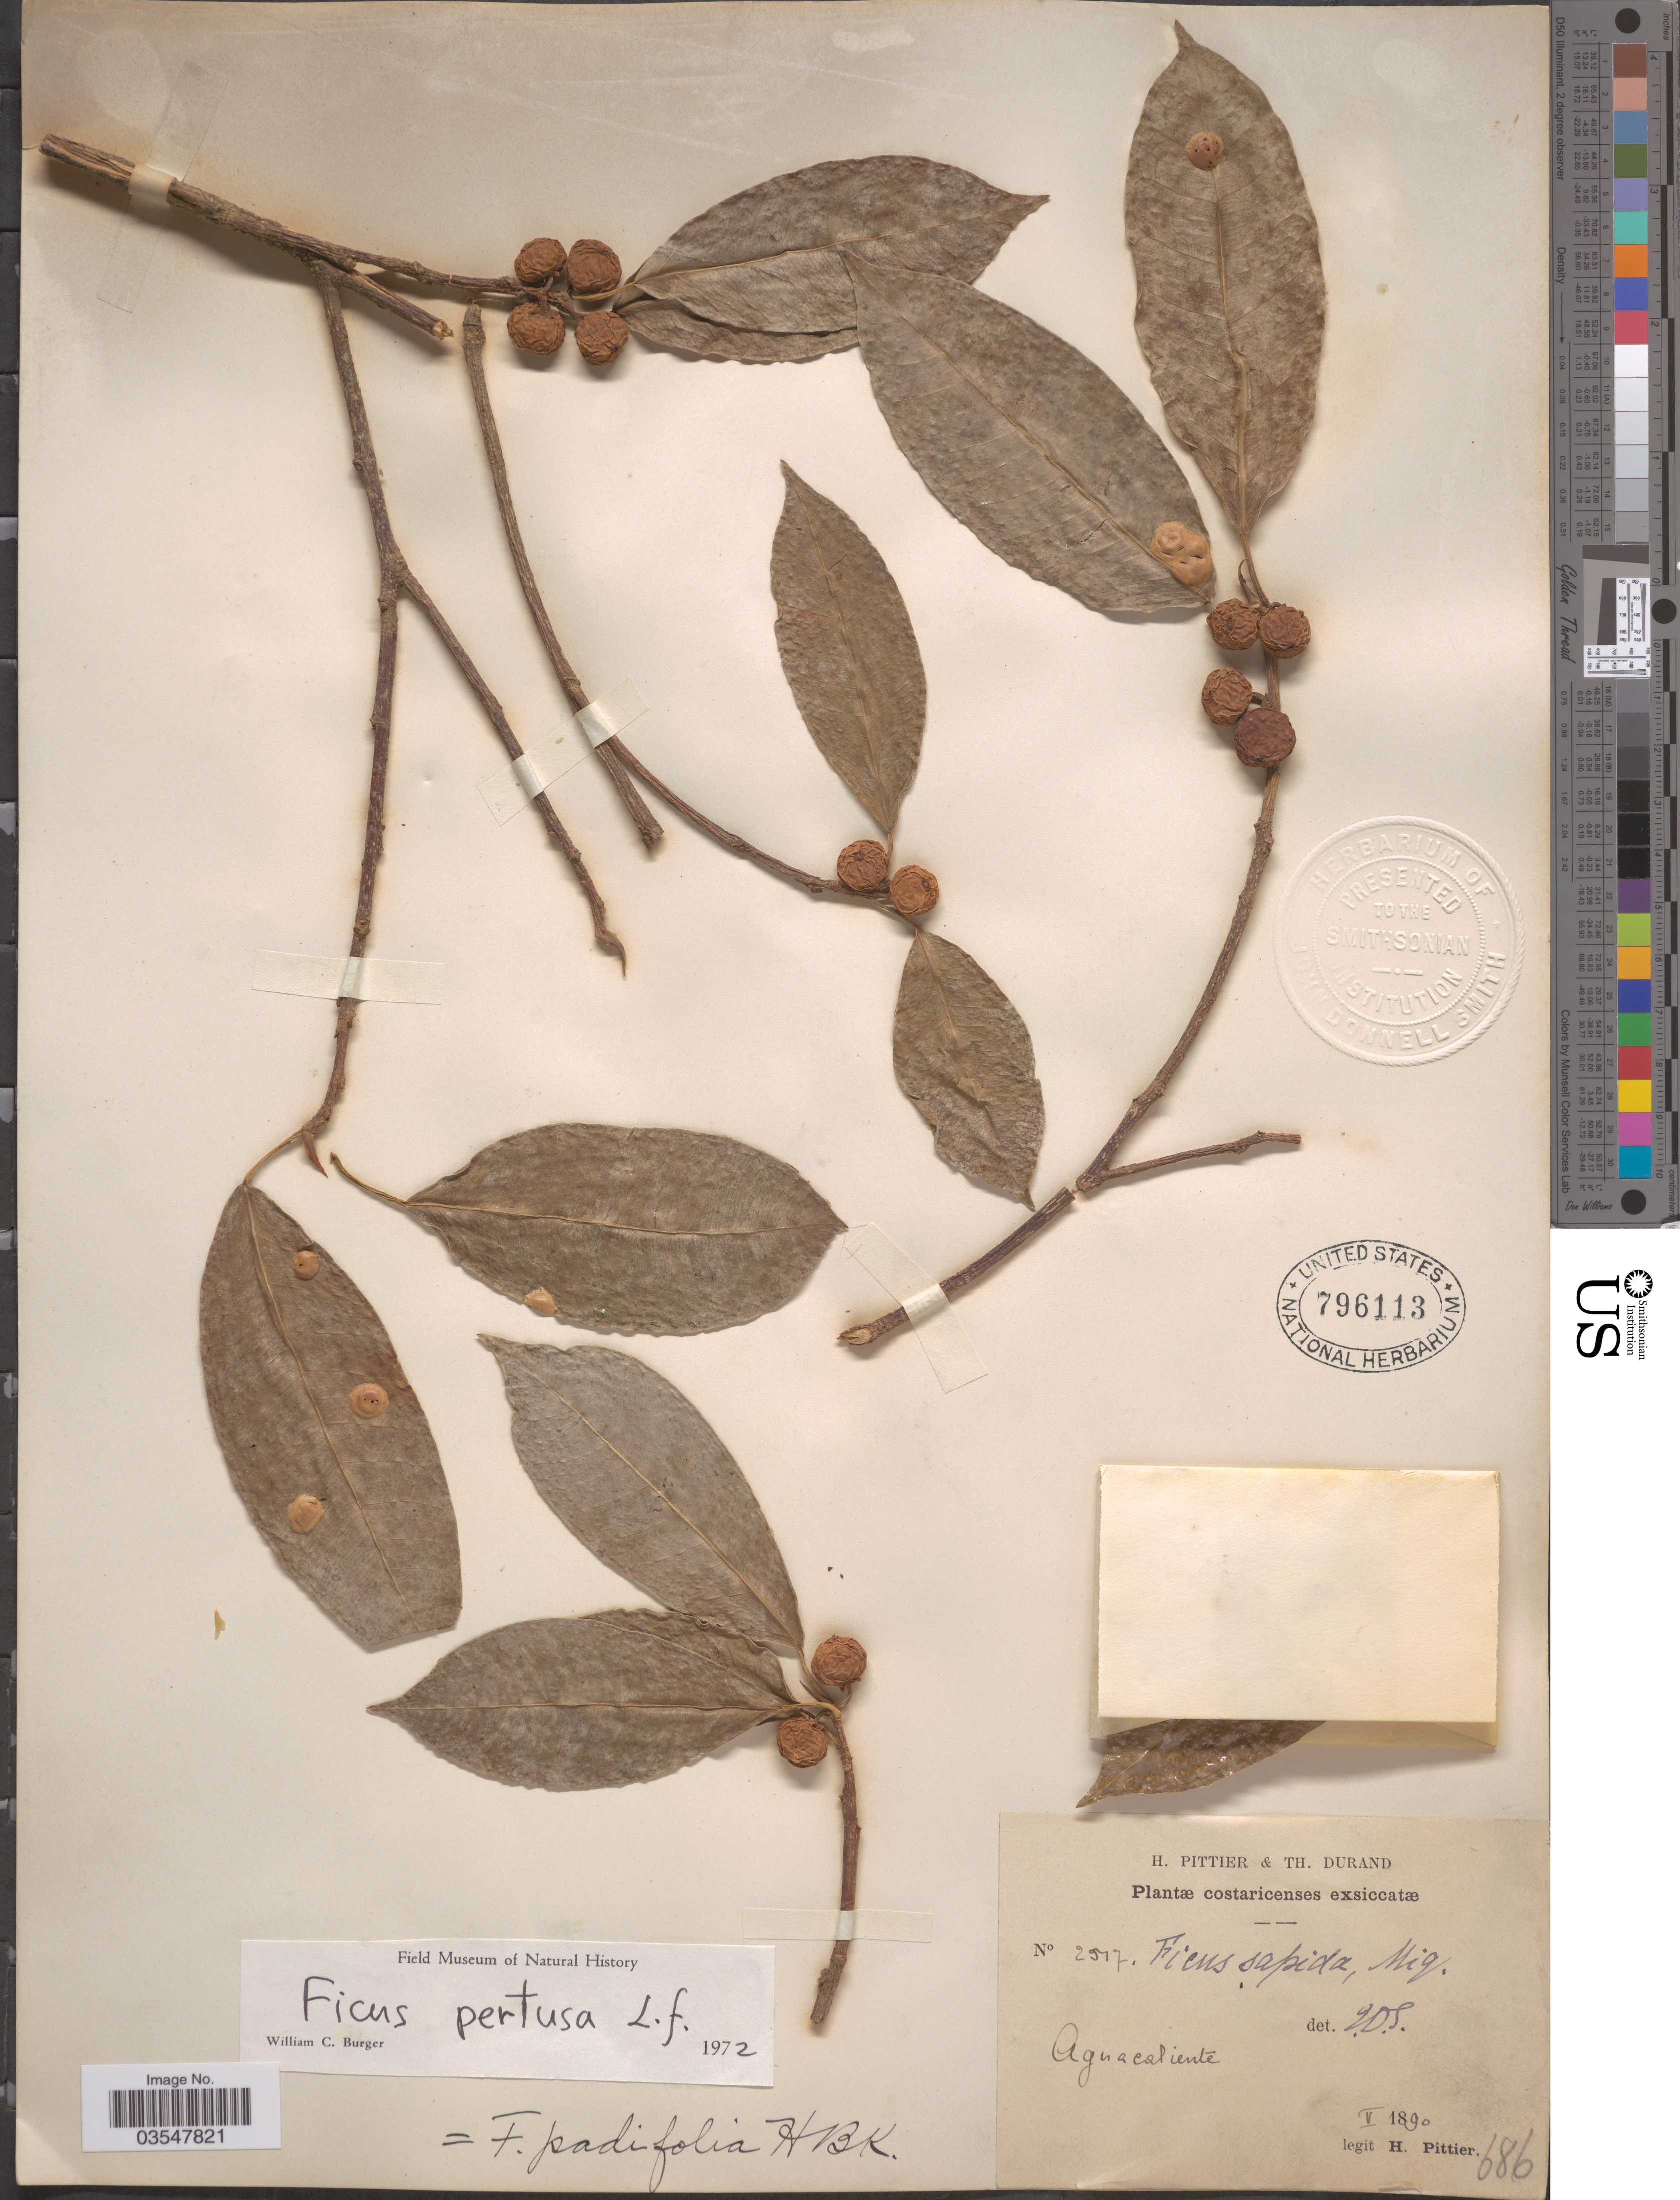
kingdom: Plantae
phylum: Tracheophyta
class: Magnoliopsida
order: Rosales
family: Moraceae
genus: Ficus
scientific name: Ficus pertusa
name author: L. f.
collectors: H. F. Pittier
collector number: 2517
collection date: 1890-05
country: Costa Rica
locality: Aguacaliente.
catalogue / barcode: US 796113